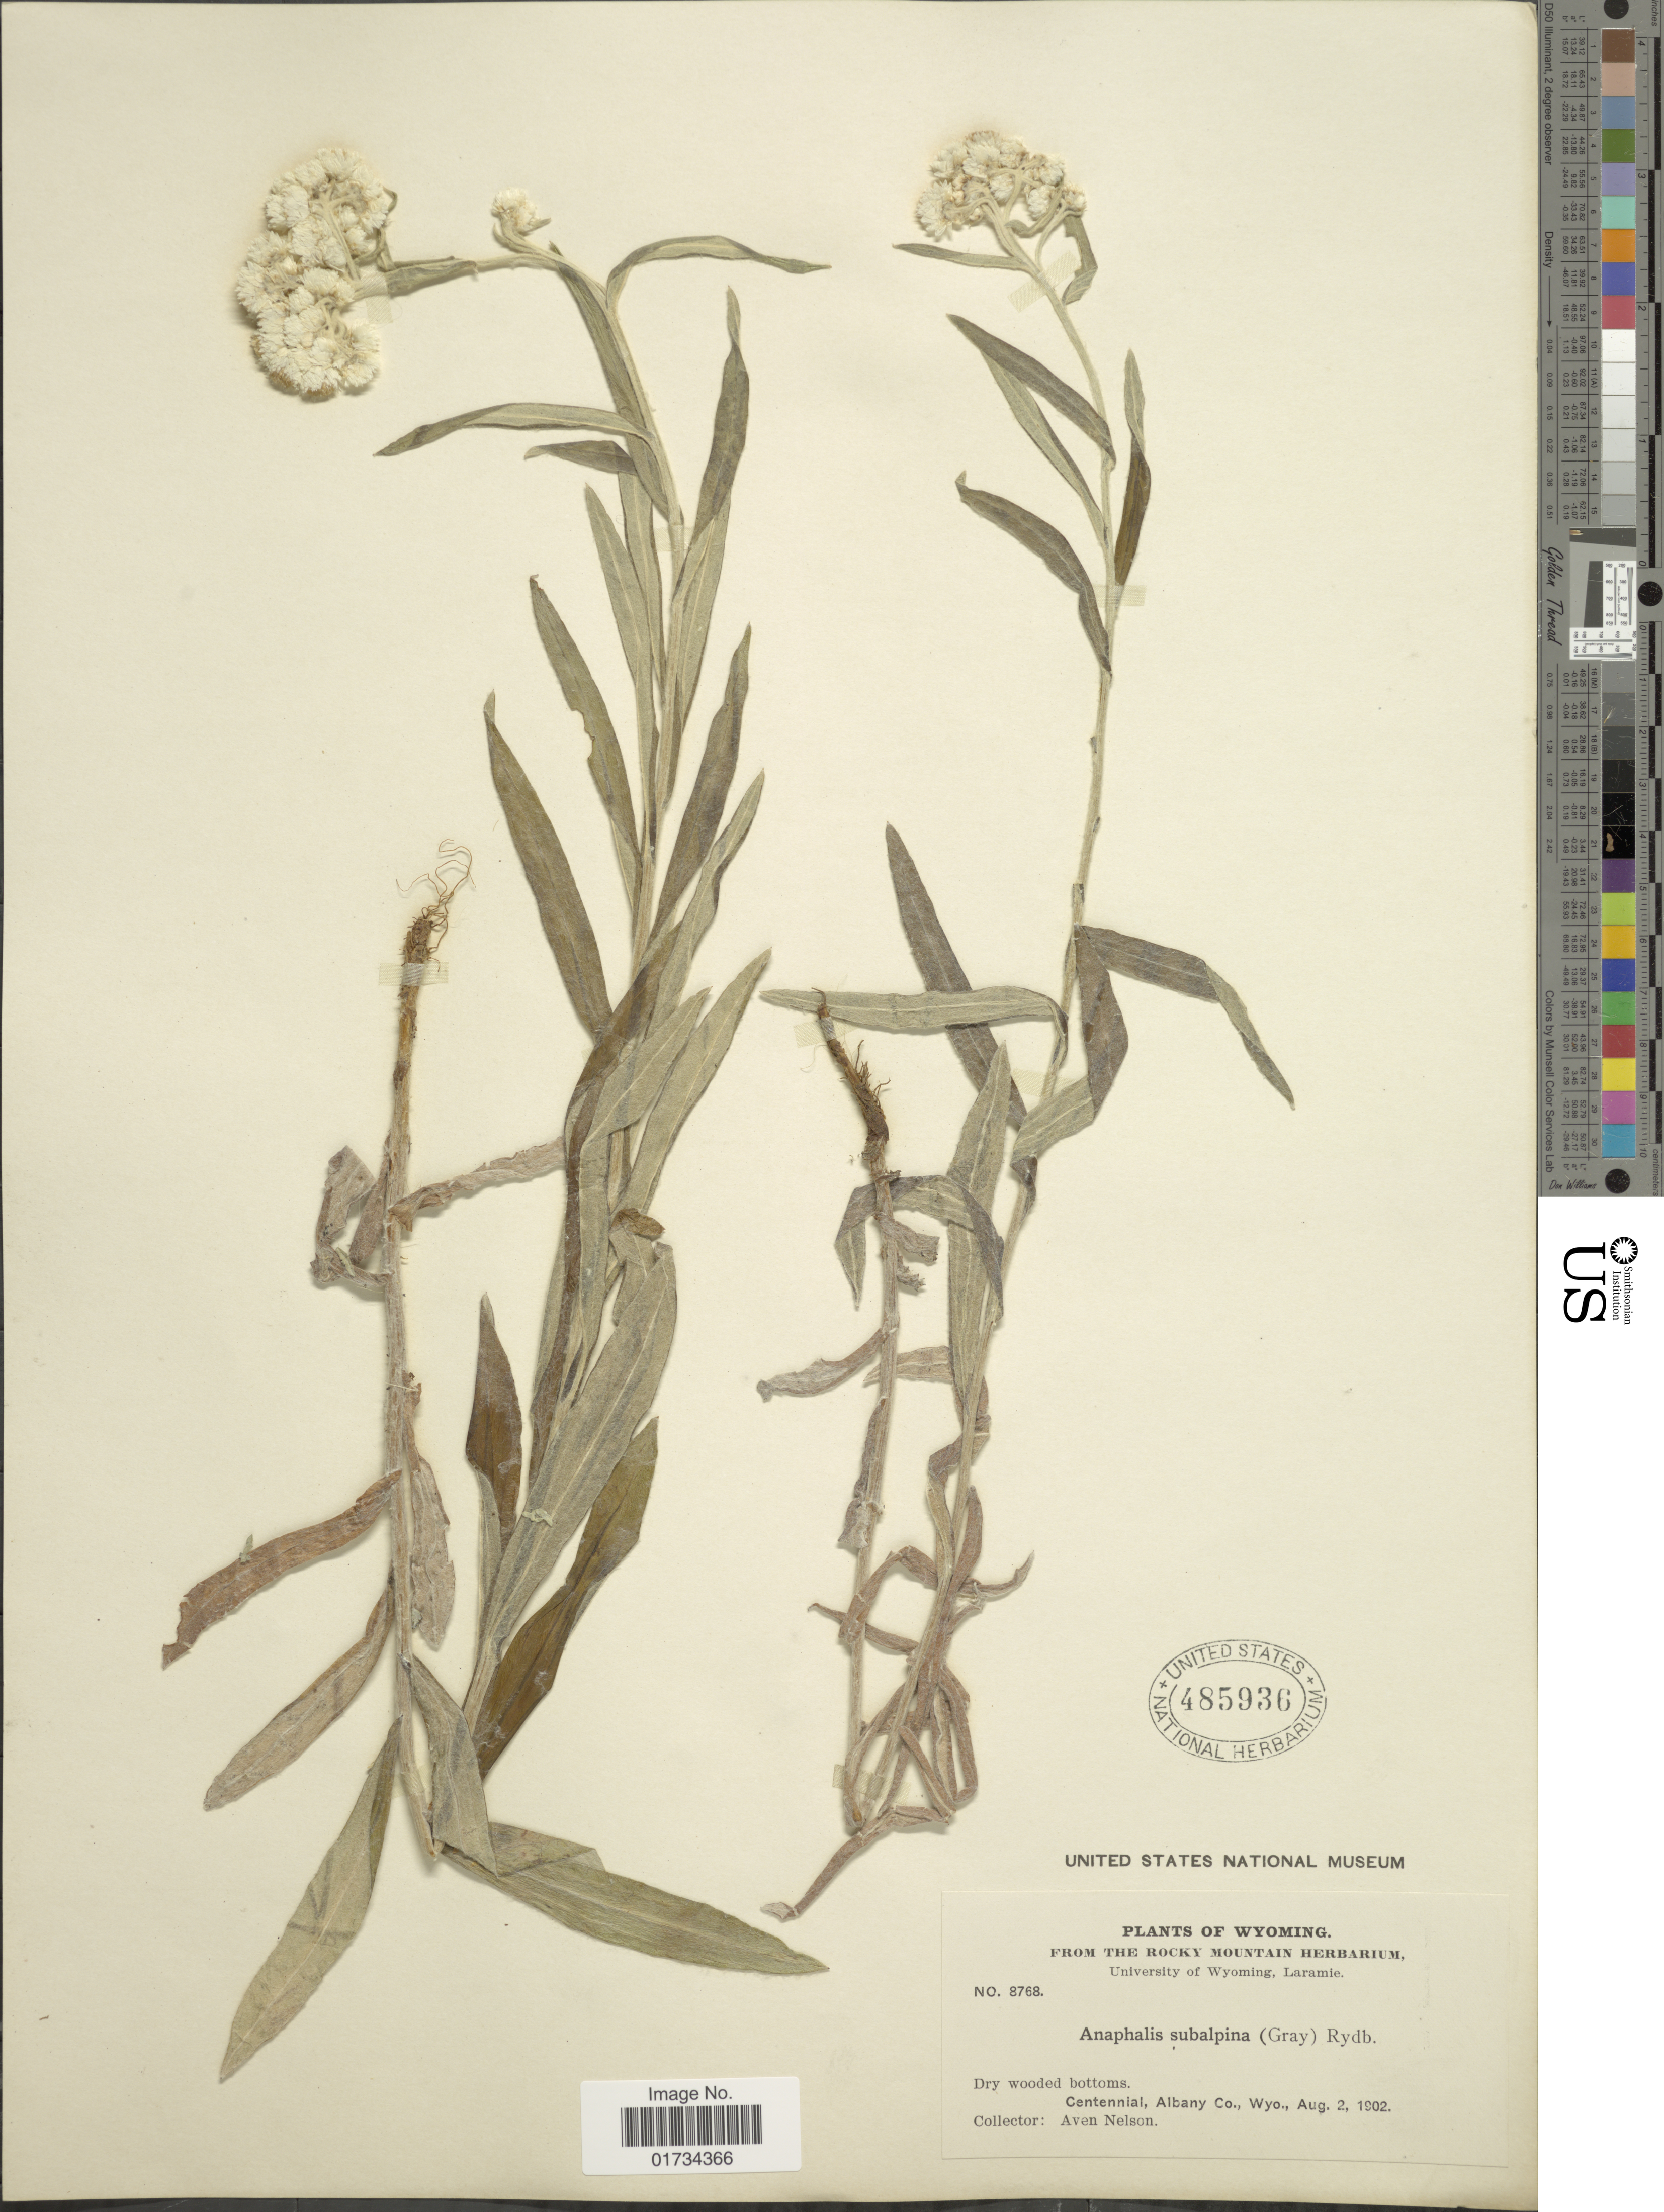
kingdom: Plantae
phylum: Tracheophyta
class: Magnoliopsida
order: Asterales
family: Asteraceae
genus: Anaphalis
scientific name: Anaphalis subalpina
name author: (A. Gray) Rydb.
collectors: A. Nelson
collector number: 8768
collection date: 1902-08-02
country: United States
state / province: Wyoming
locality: Wyoming. The Rocky Mountain. Centennial, Albany Co., Wyo.,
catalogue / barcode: US 485936